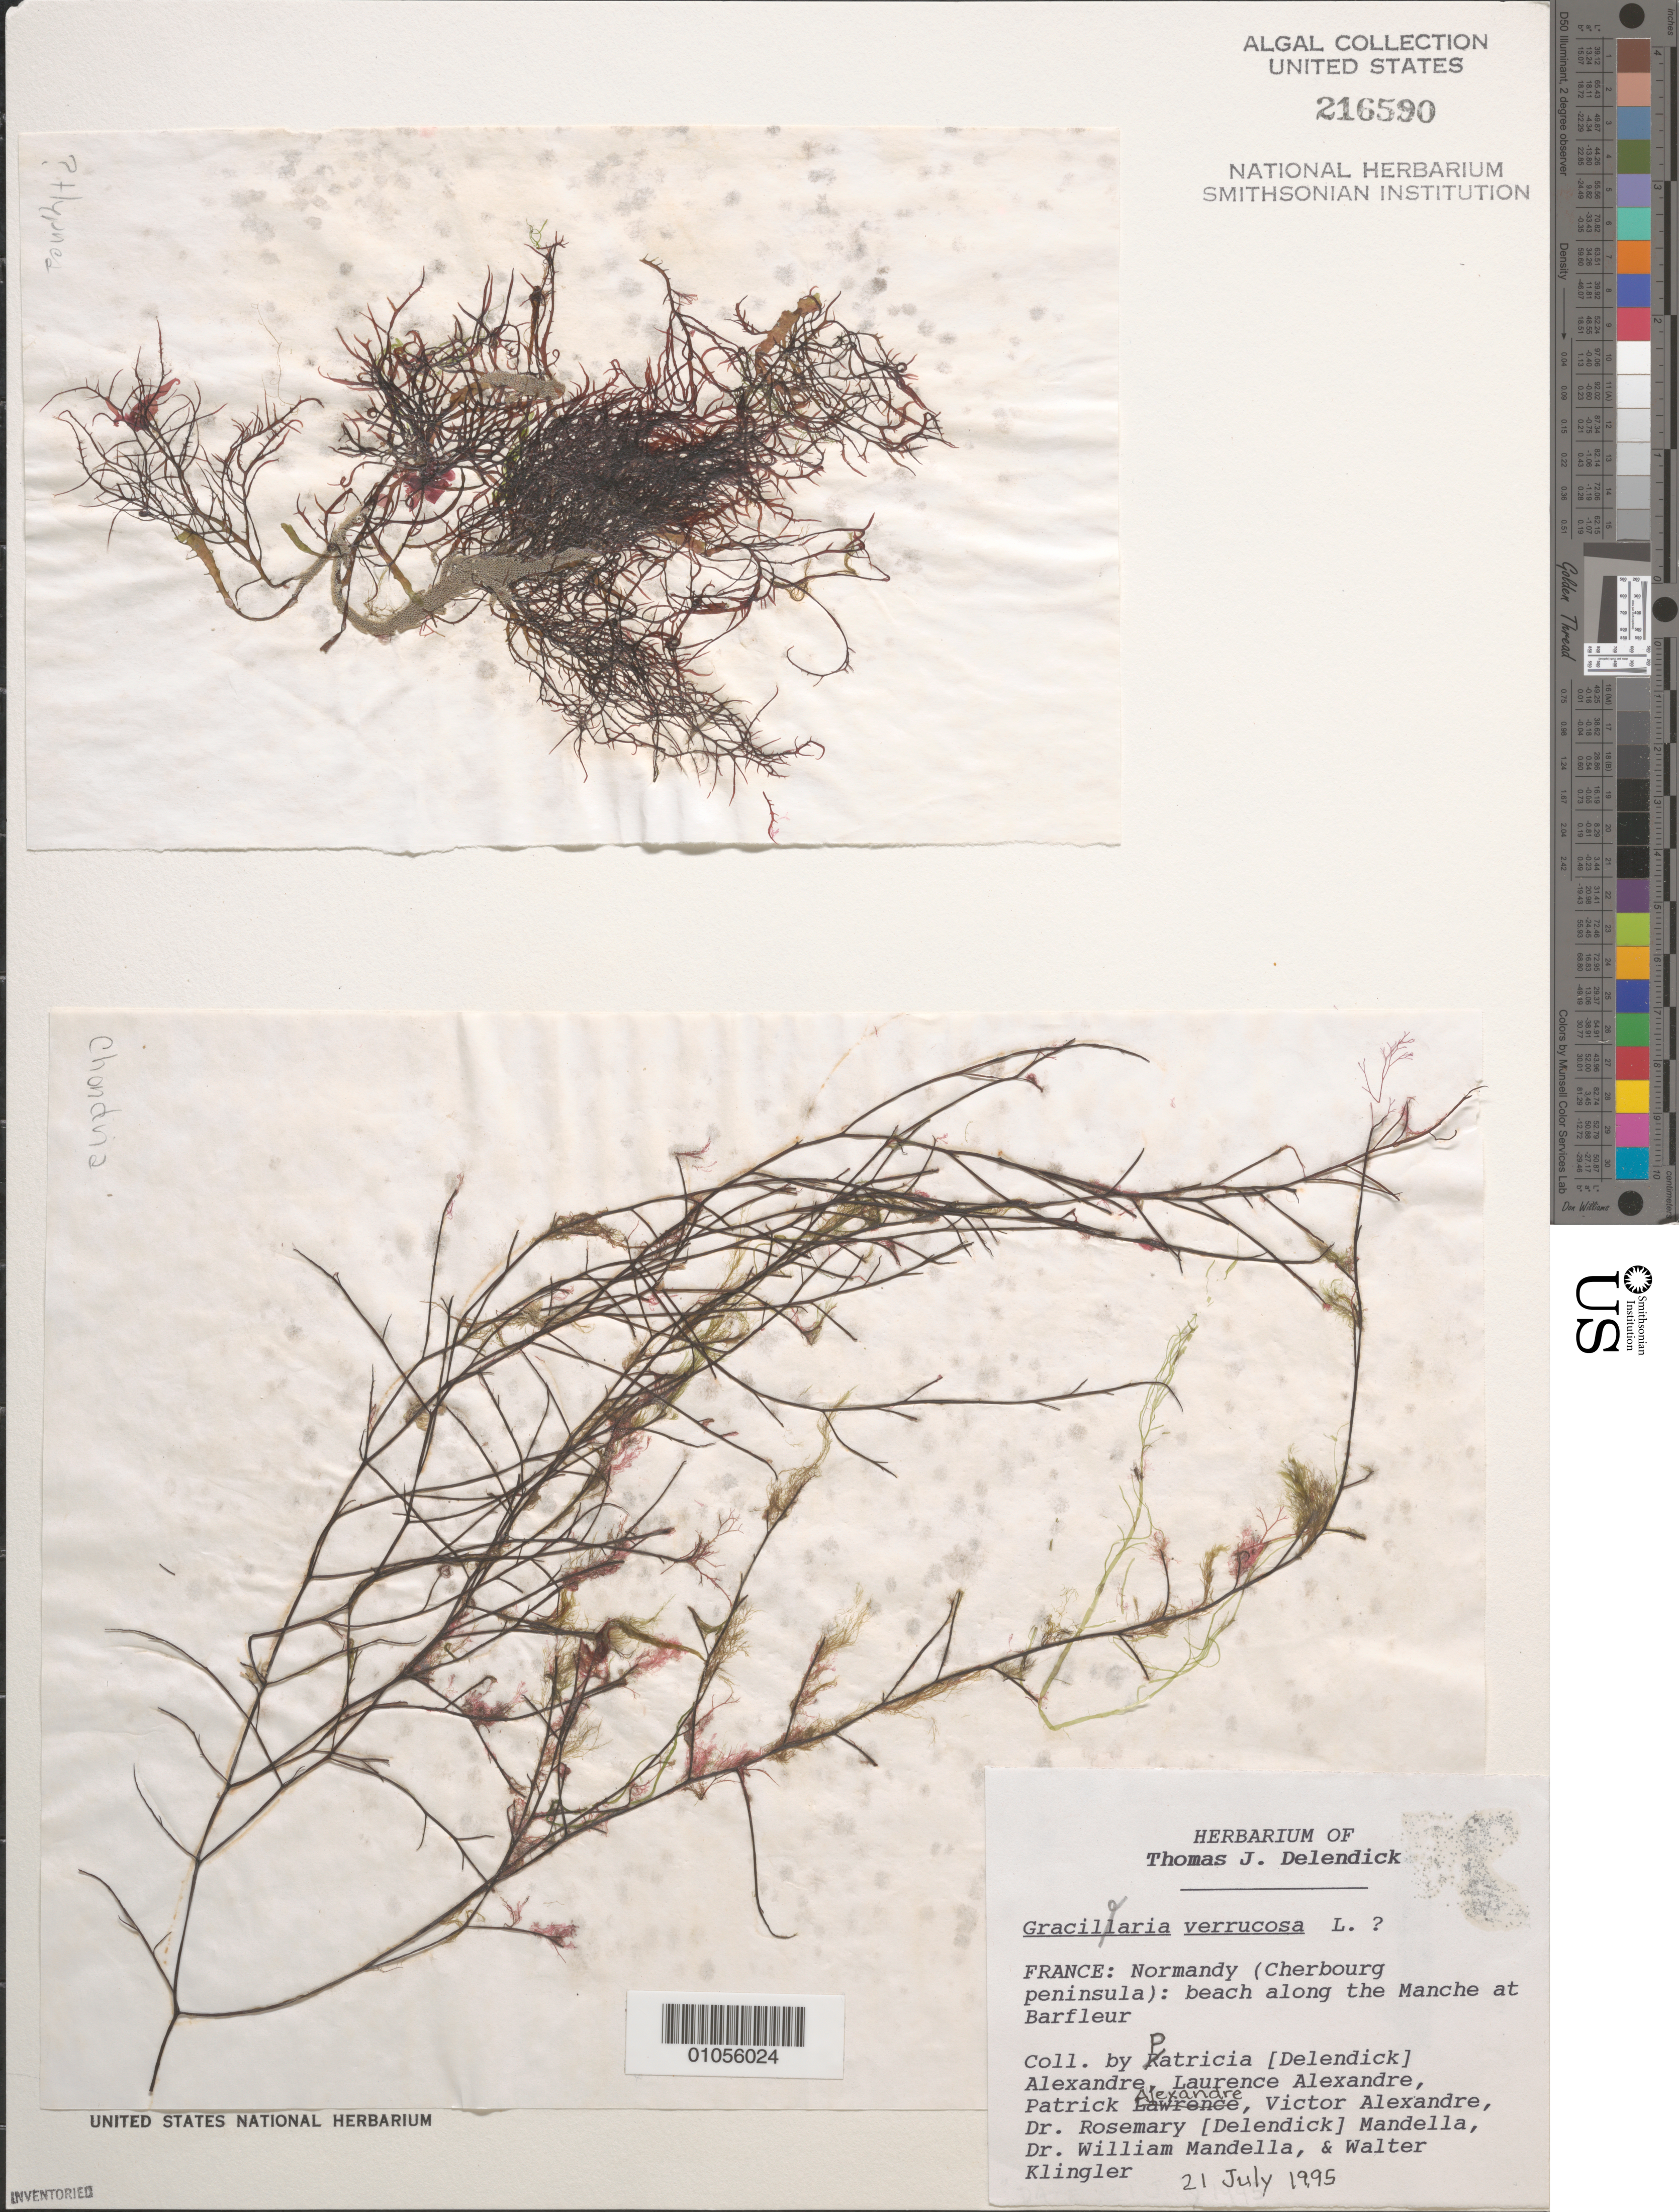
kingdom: Plantae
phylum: Rhodophyta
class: Florideophyceae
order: Gracilariales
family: Gracilariaceae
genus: Gracilariopsis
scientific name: Gracilariopsis longissima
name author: (S.G. Gmel.) Steentoft et al.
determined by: Algae name updating Project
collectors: P. Alexandre, L. Alexandre, P. Alexandre, V. Alexandre, R. Mandella, W. Mandella & W. Klingler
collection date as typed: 21 Jul 1995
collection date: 1995-07-21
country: France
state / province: Normandie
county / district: Manche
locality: Normandy, Cherbourg Peninsula, beach along La Manche, Barfleur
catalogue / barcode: US 216590